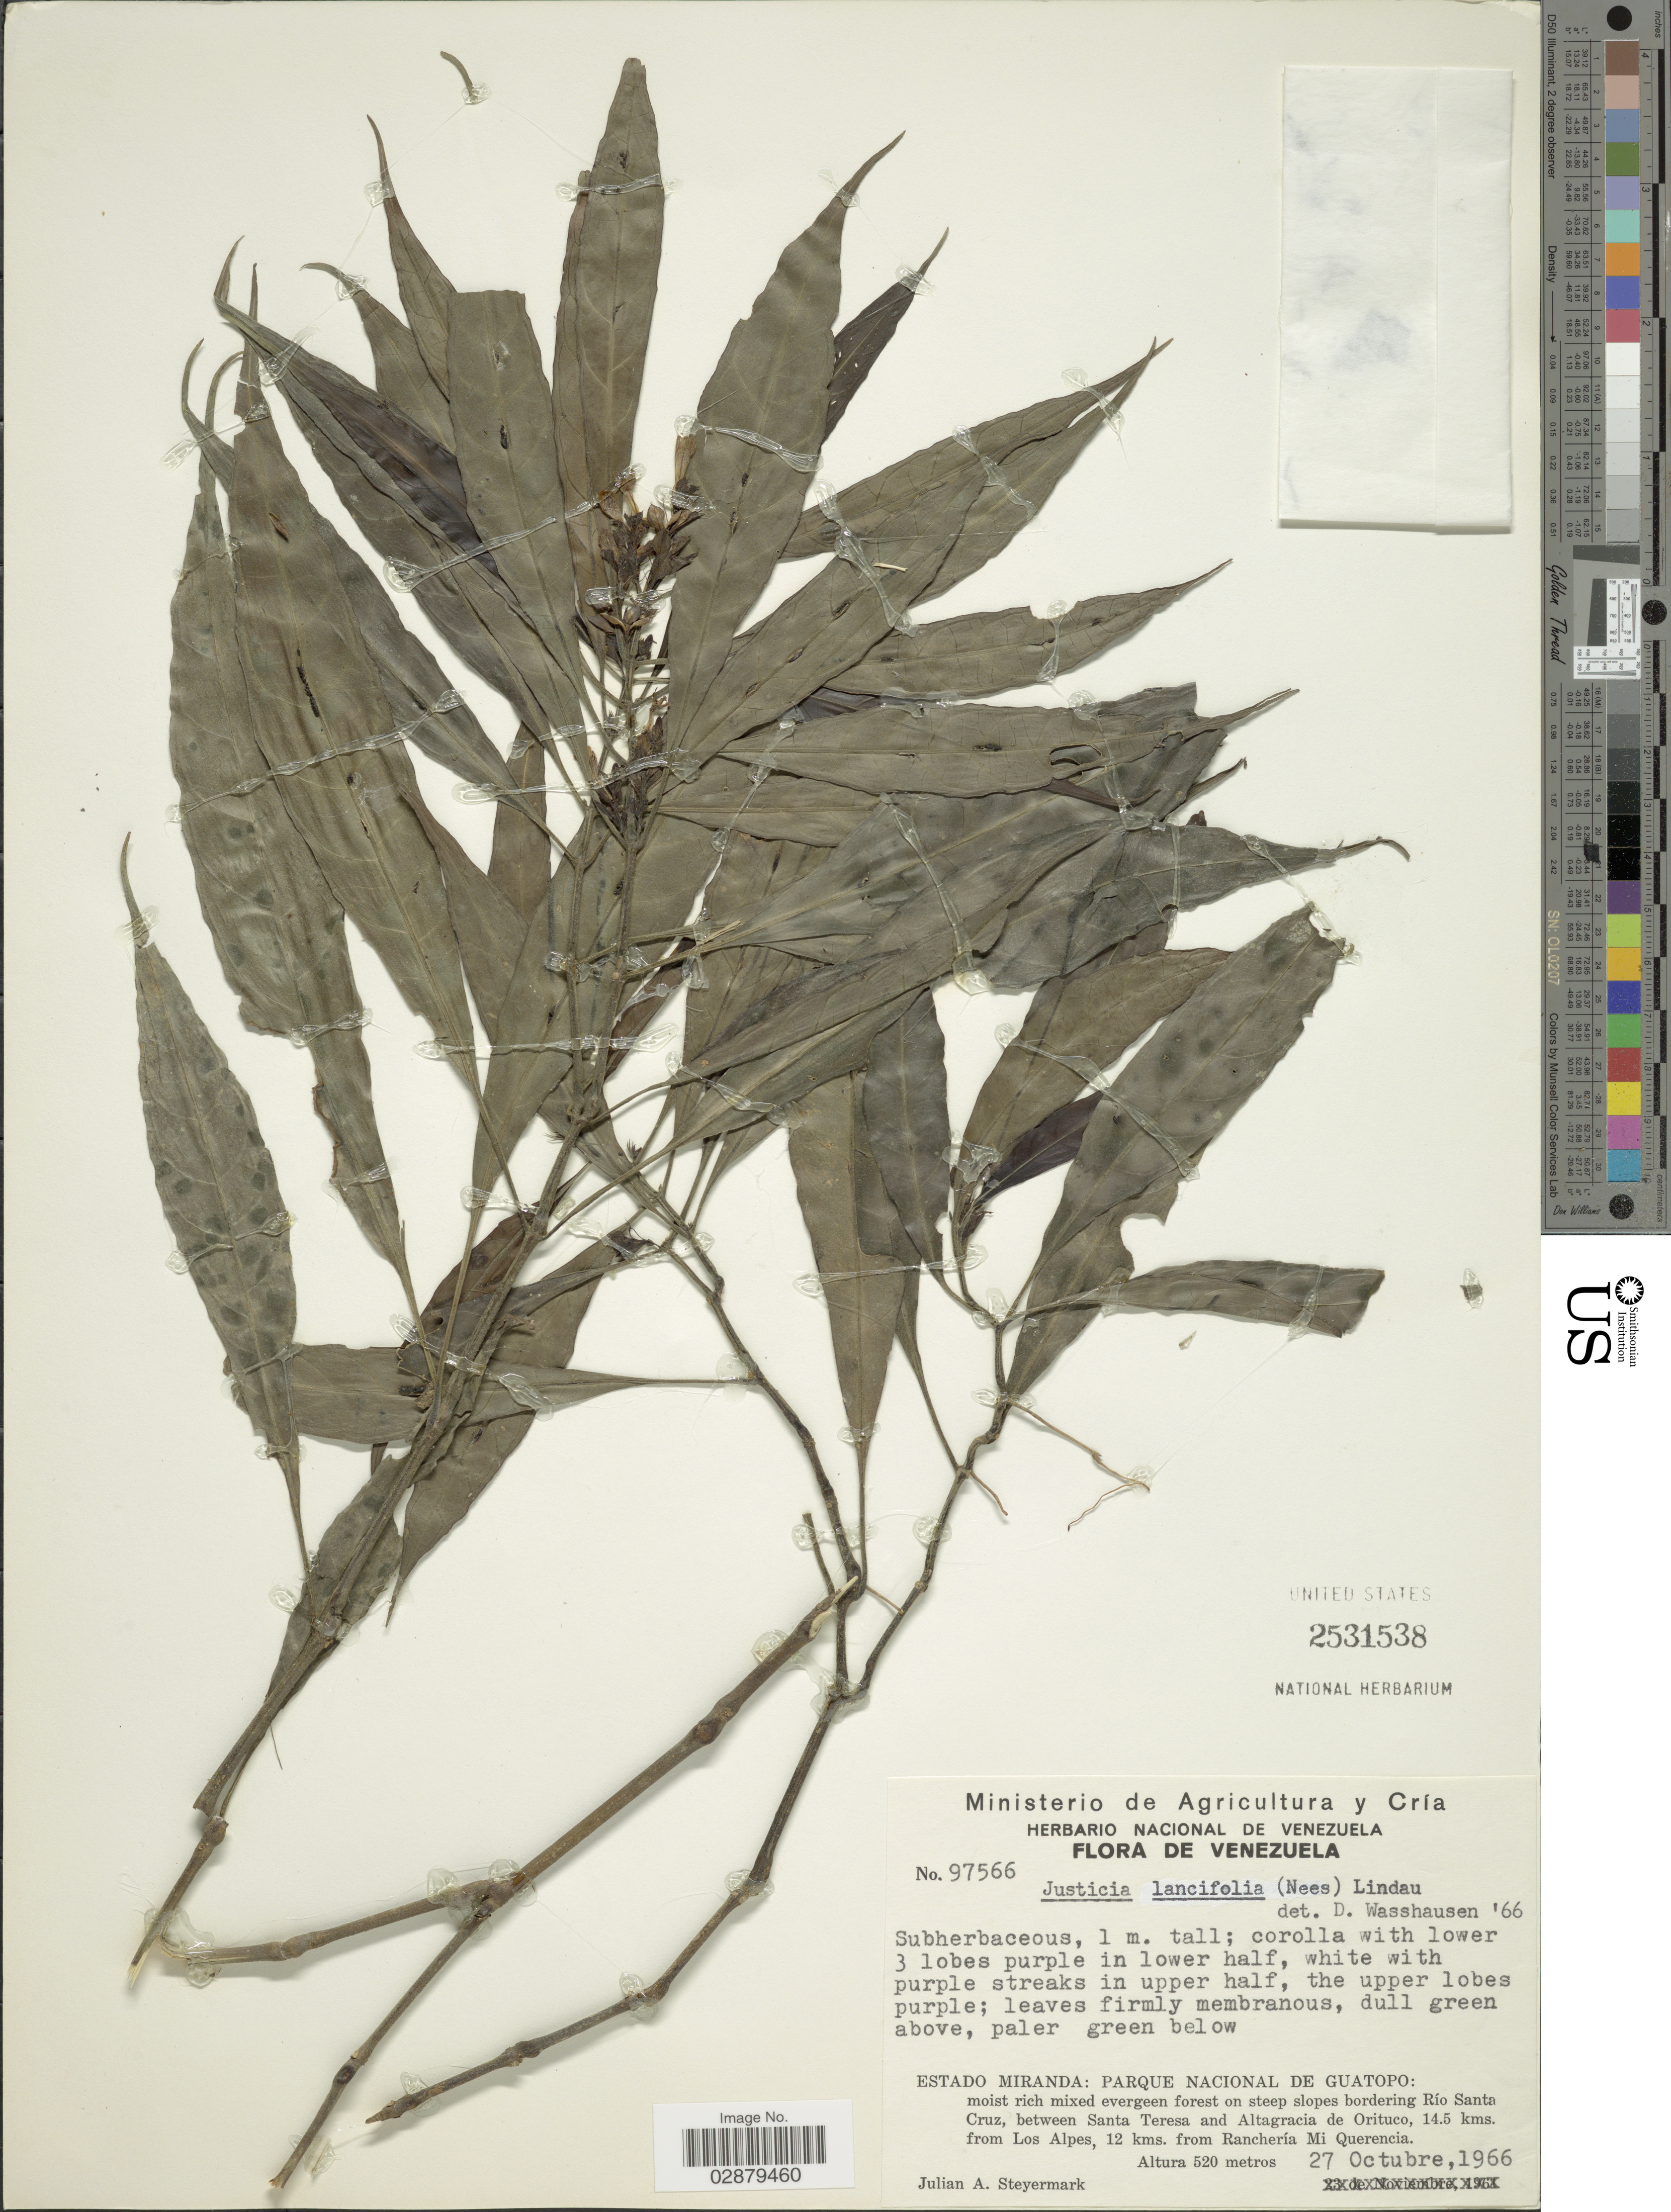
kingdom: Plantae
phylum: Tracheophyta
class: Magnoliopsida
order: Lamiales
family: Acanthaceae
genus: Justicia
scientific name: Justicia lancifolia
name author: (Nees) V.M. Badillo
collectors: J. Steyermark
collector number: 97566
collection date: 1966-10-27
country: Venezuela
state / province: Miranda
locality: Parque Nacional de Guatopo: moist rich mixed evergreen forest on steep slopes bordering Río Santa Cruz, between Santa Teresa and Altagracia de Ortiuco, 14.5 kms. from Los Alpes, 12 km. from Ranchería Mi Querencia.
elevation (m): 520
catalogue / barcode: US 2531538